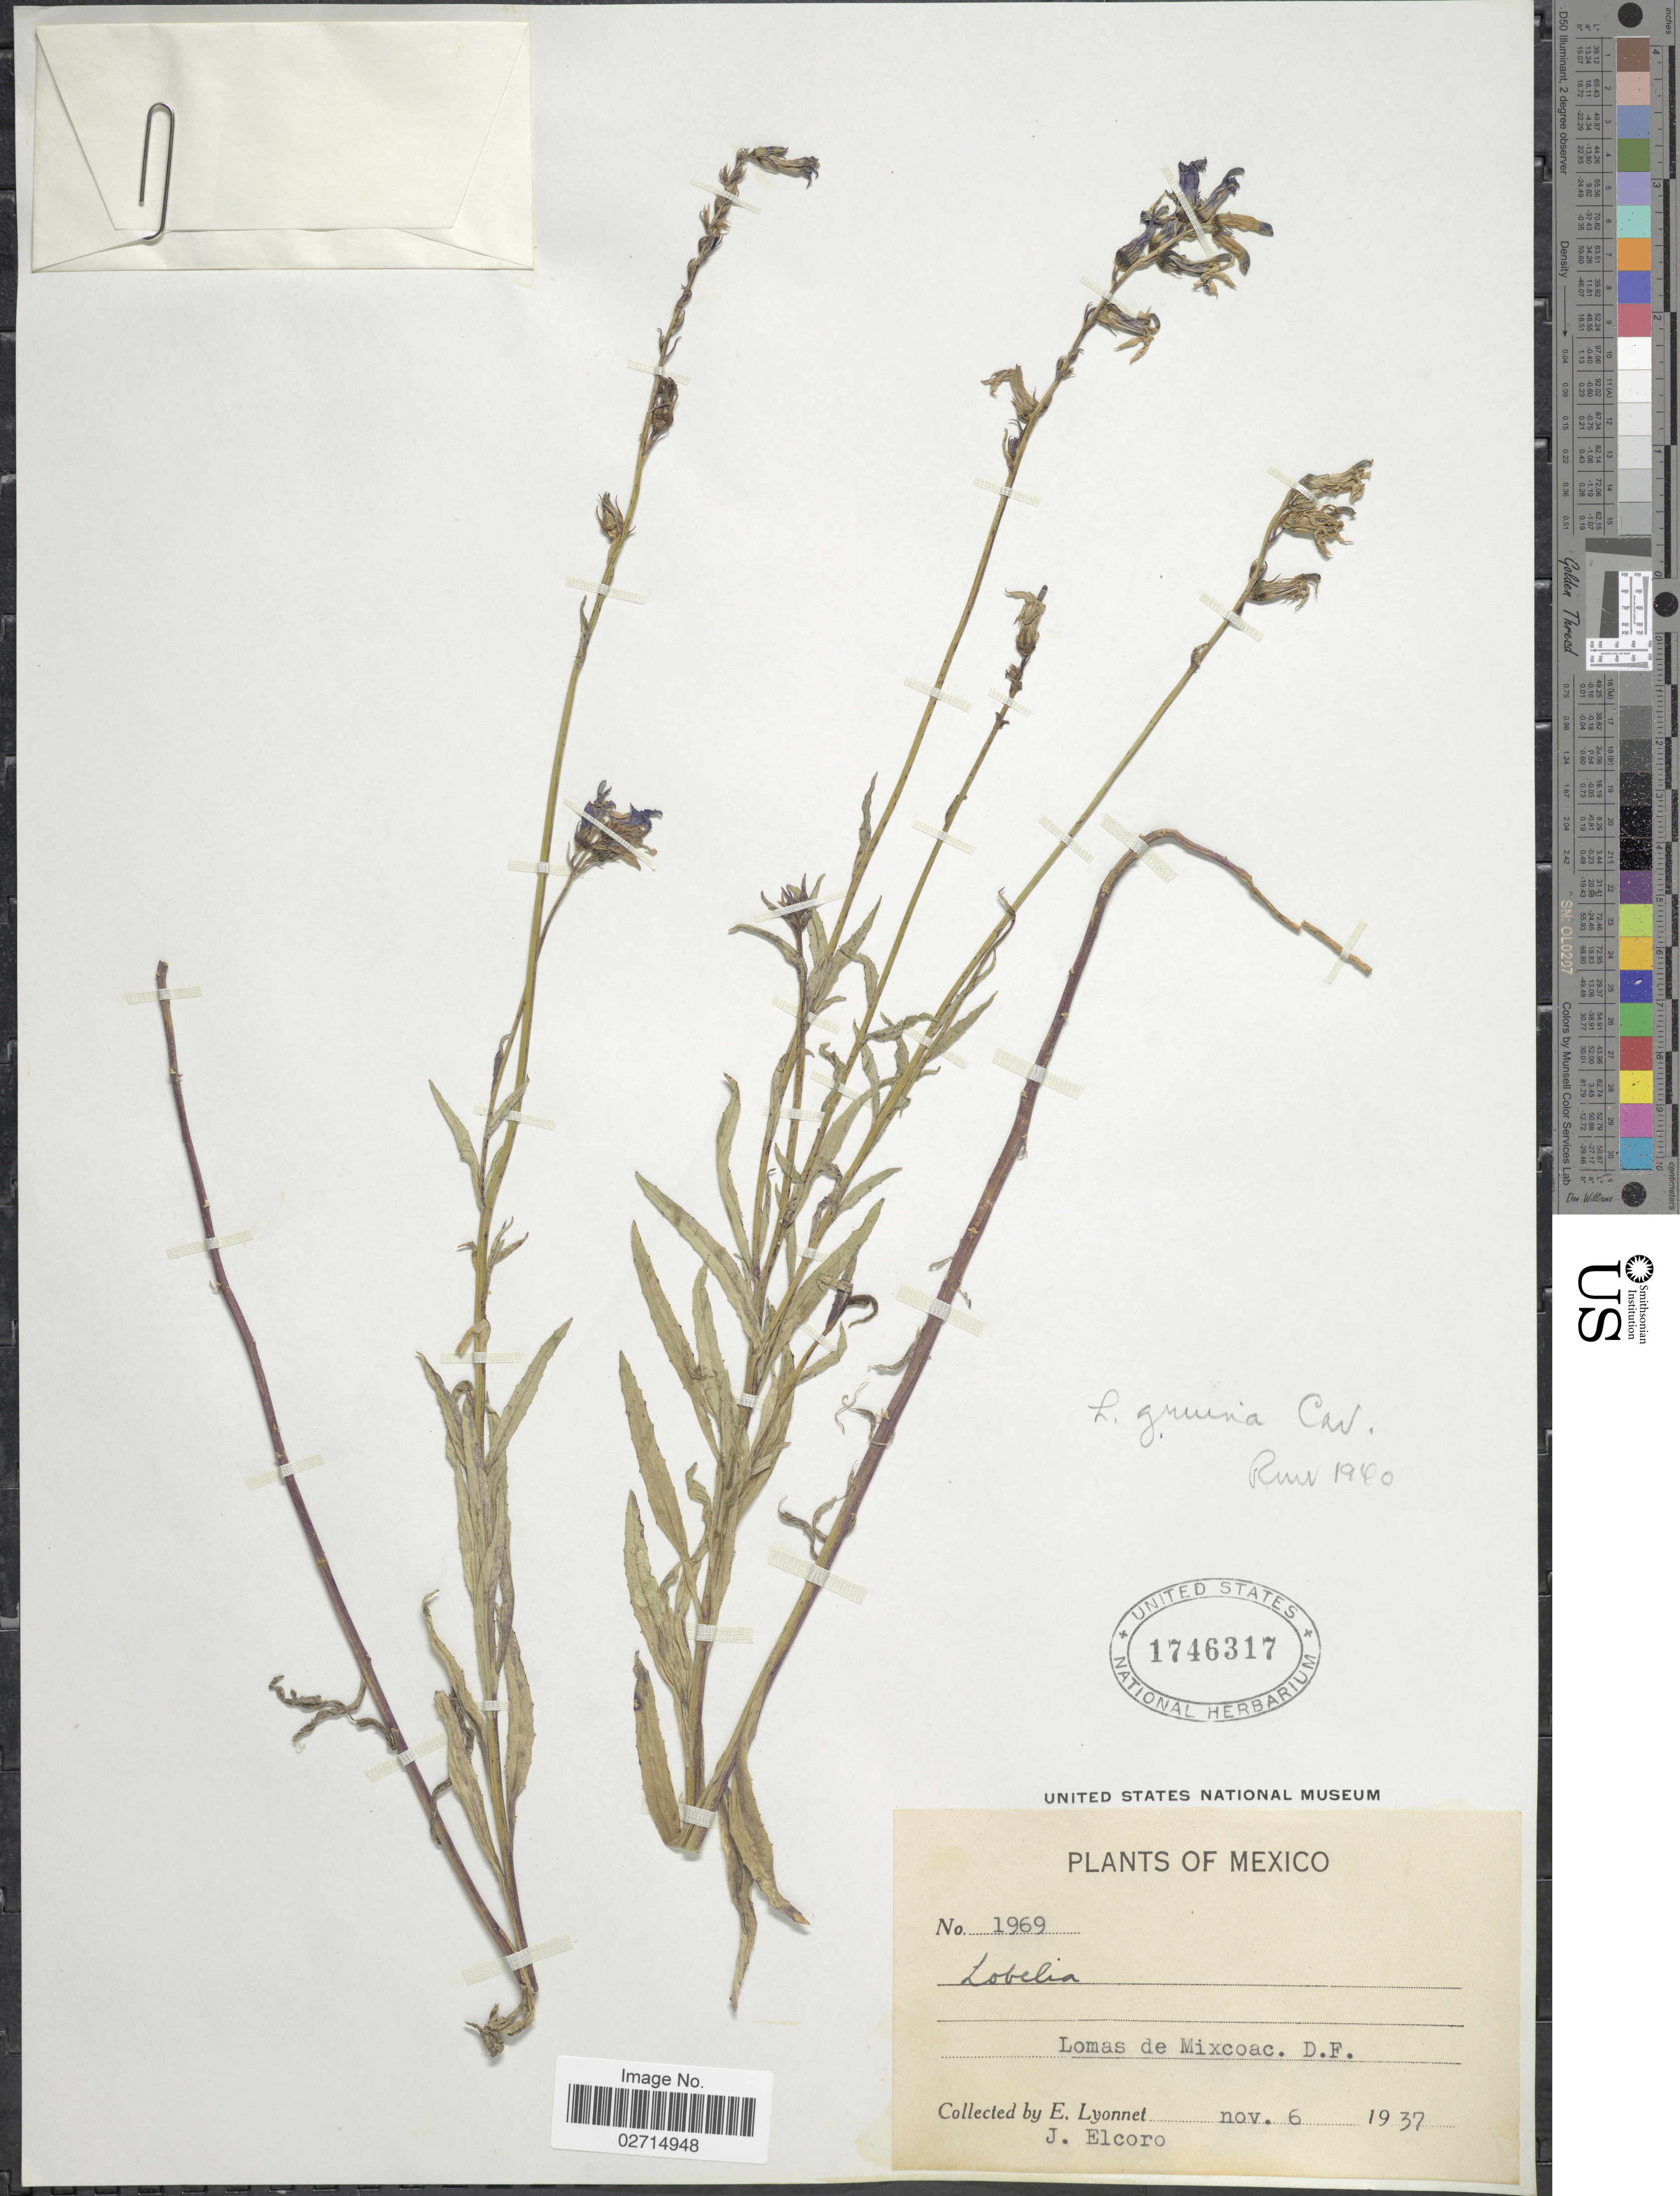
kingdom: Plantae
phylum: Tracheophyta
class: Magnoliopsida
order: Asterales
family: Campanulaceae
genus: Lobelia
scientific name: Lobelia gruina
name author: Cav.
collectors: E. Lyonnet & J. Elcoro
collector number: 1969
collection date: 1937-11-06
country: Mexico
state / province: Distrito Federal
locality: Lomas de Mixcoac., D. F.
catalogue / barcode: US 1746317